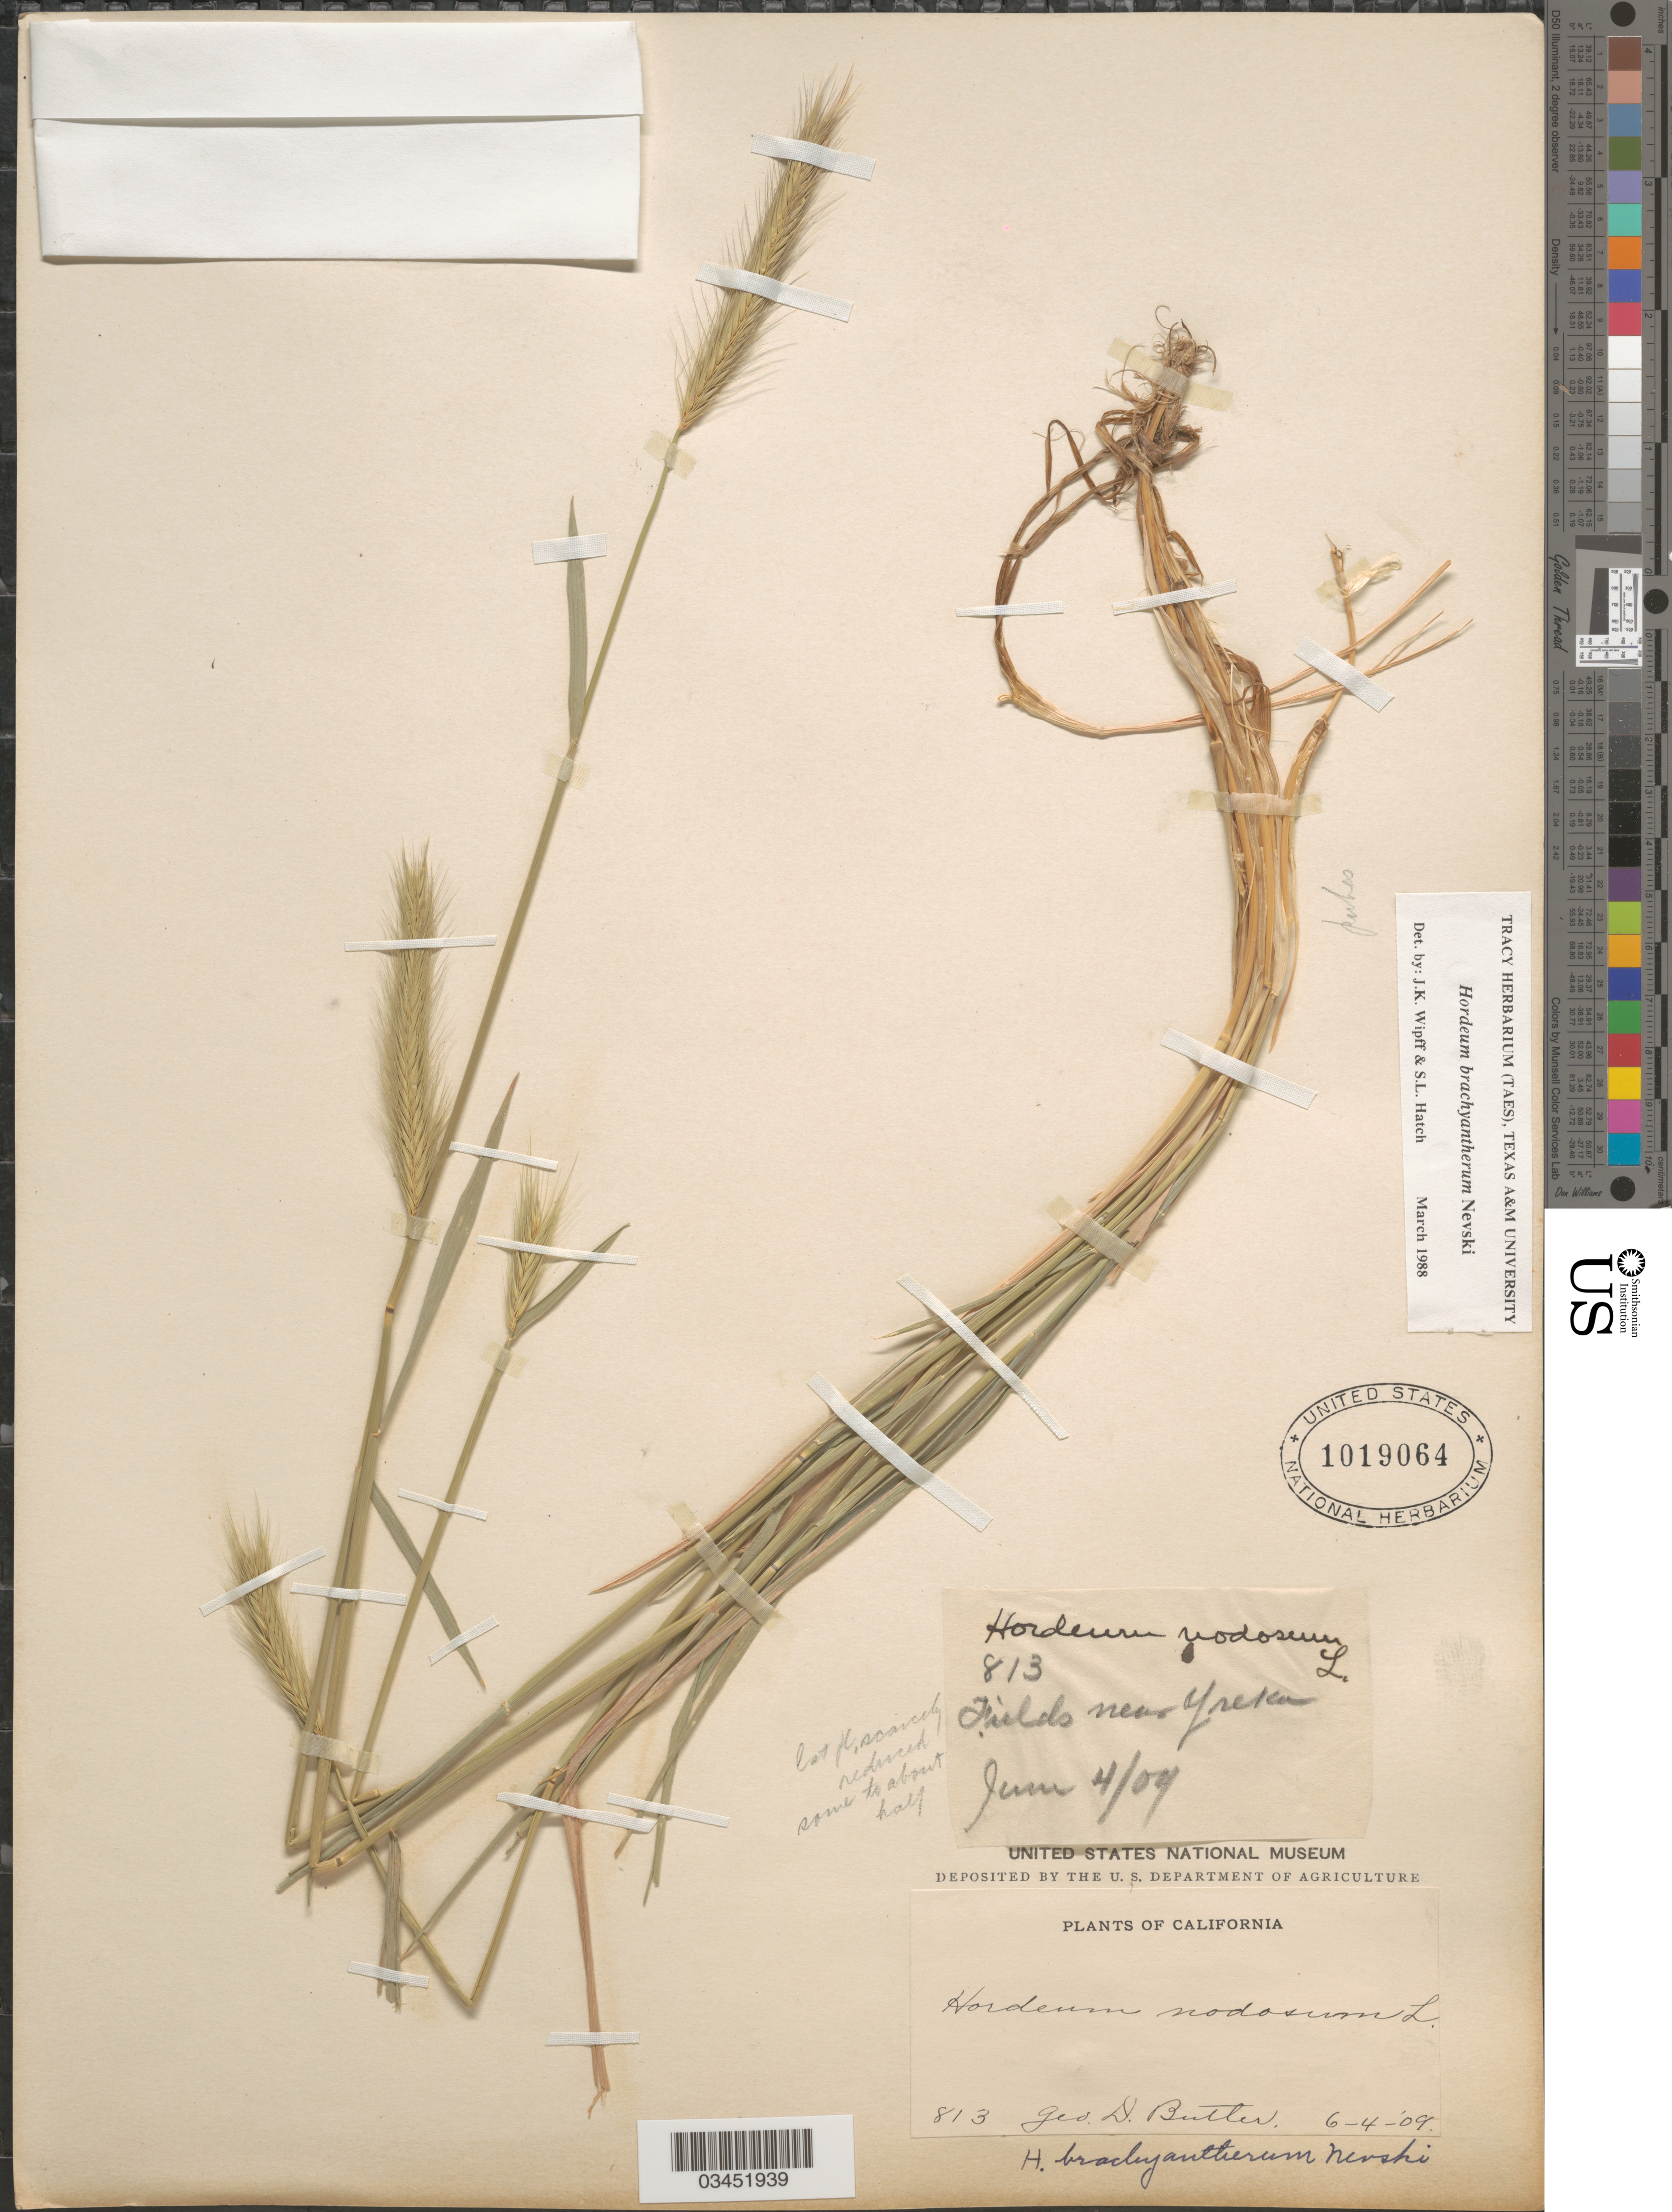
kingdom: Plantae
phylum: Tracheophyta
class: Liliopsida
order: Poales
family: Poaceae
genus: Hordeum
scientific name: Hordeum brachyantherum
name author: Nevski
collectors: G. D. Butler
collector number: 813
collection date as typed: Transcribed d/m/y: 4/6/9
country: United States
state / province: California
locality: Field near Yreka.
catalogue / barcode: US 1019064